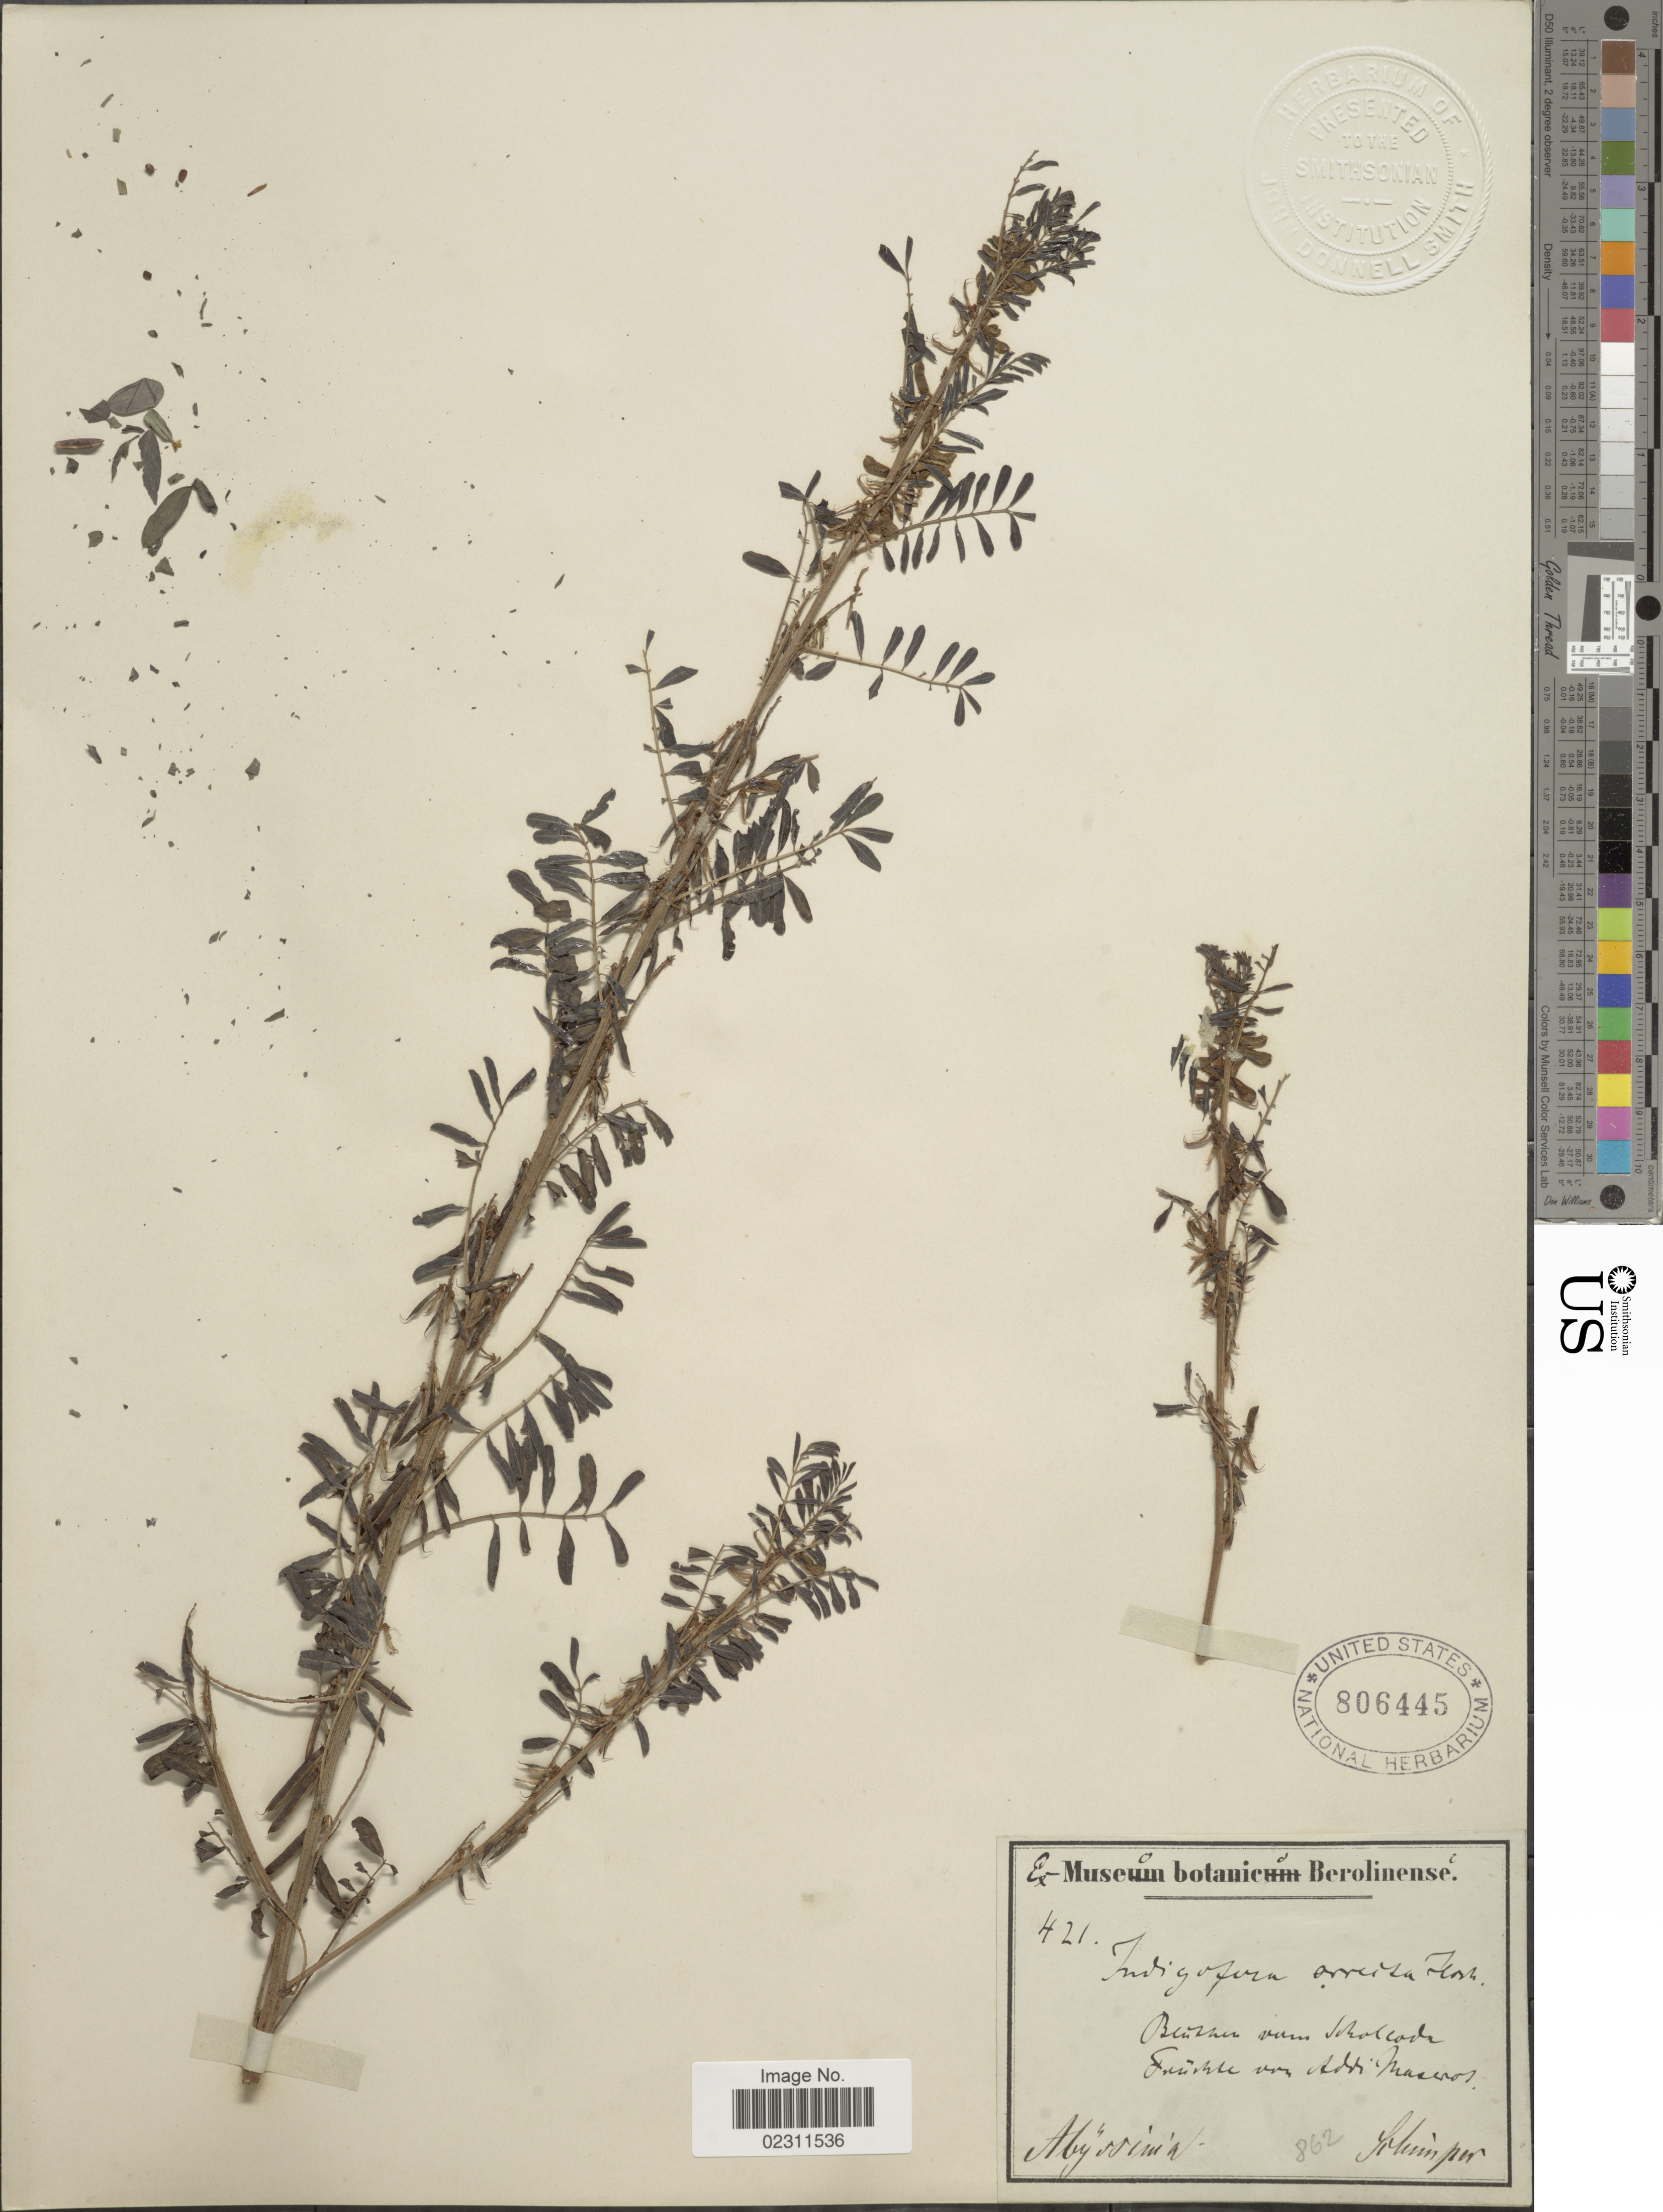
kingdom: Plantae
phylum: Tracheophyta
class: Magnoliopsida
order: Fabales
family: Fabaceae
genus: Indigofera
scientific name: Indigofera arrecta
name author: Hochst. ex A. Rich.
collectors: -. Schimper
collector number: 421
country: Eritrea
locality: Blinken vam Scholoda, Abyssinia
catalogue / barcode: US 806445